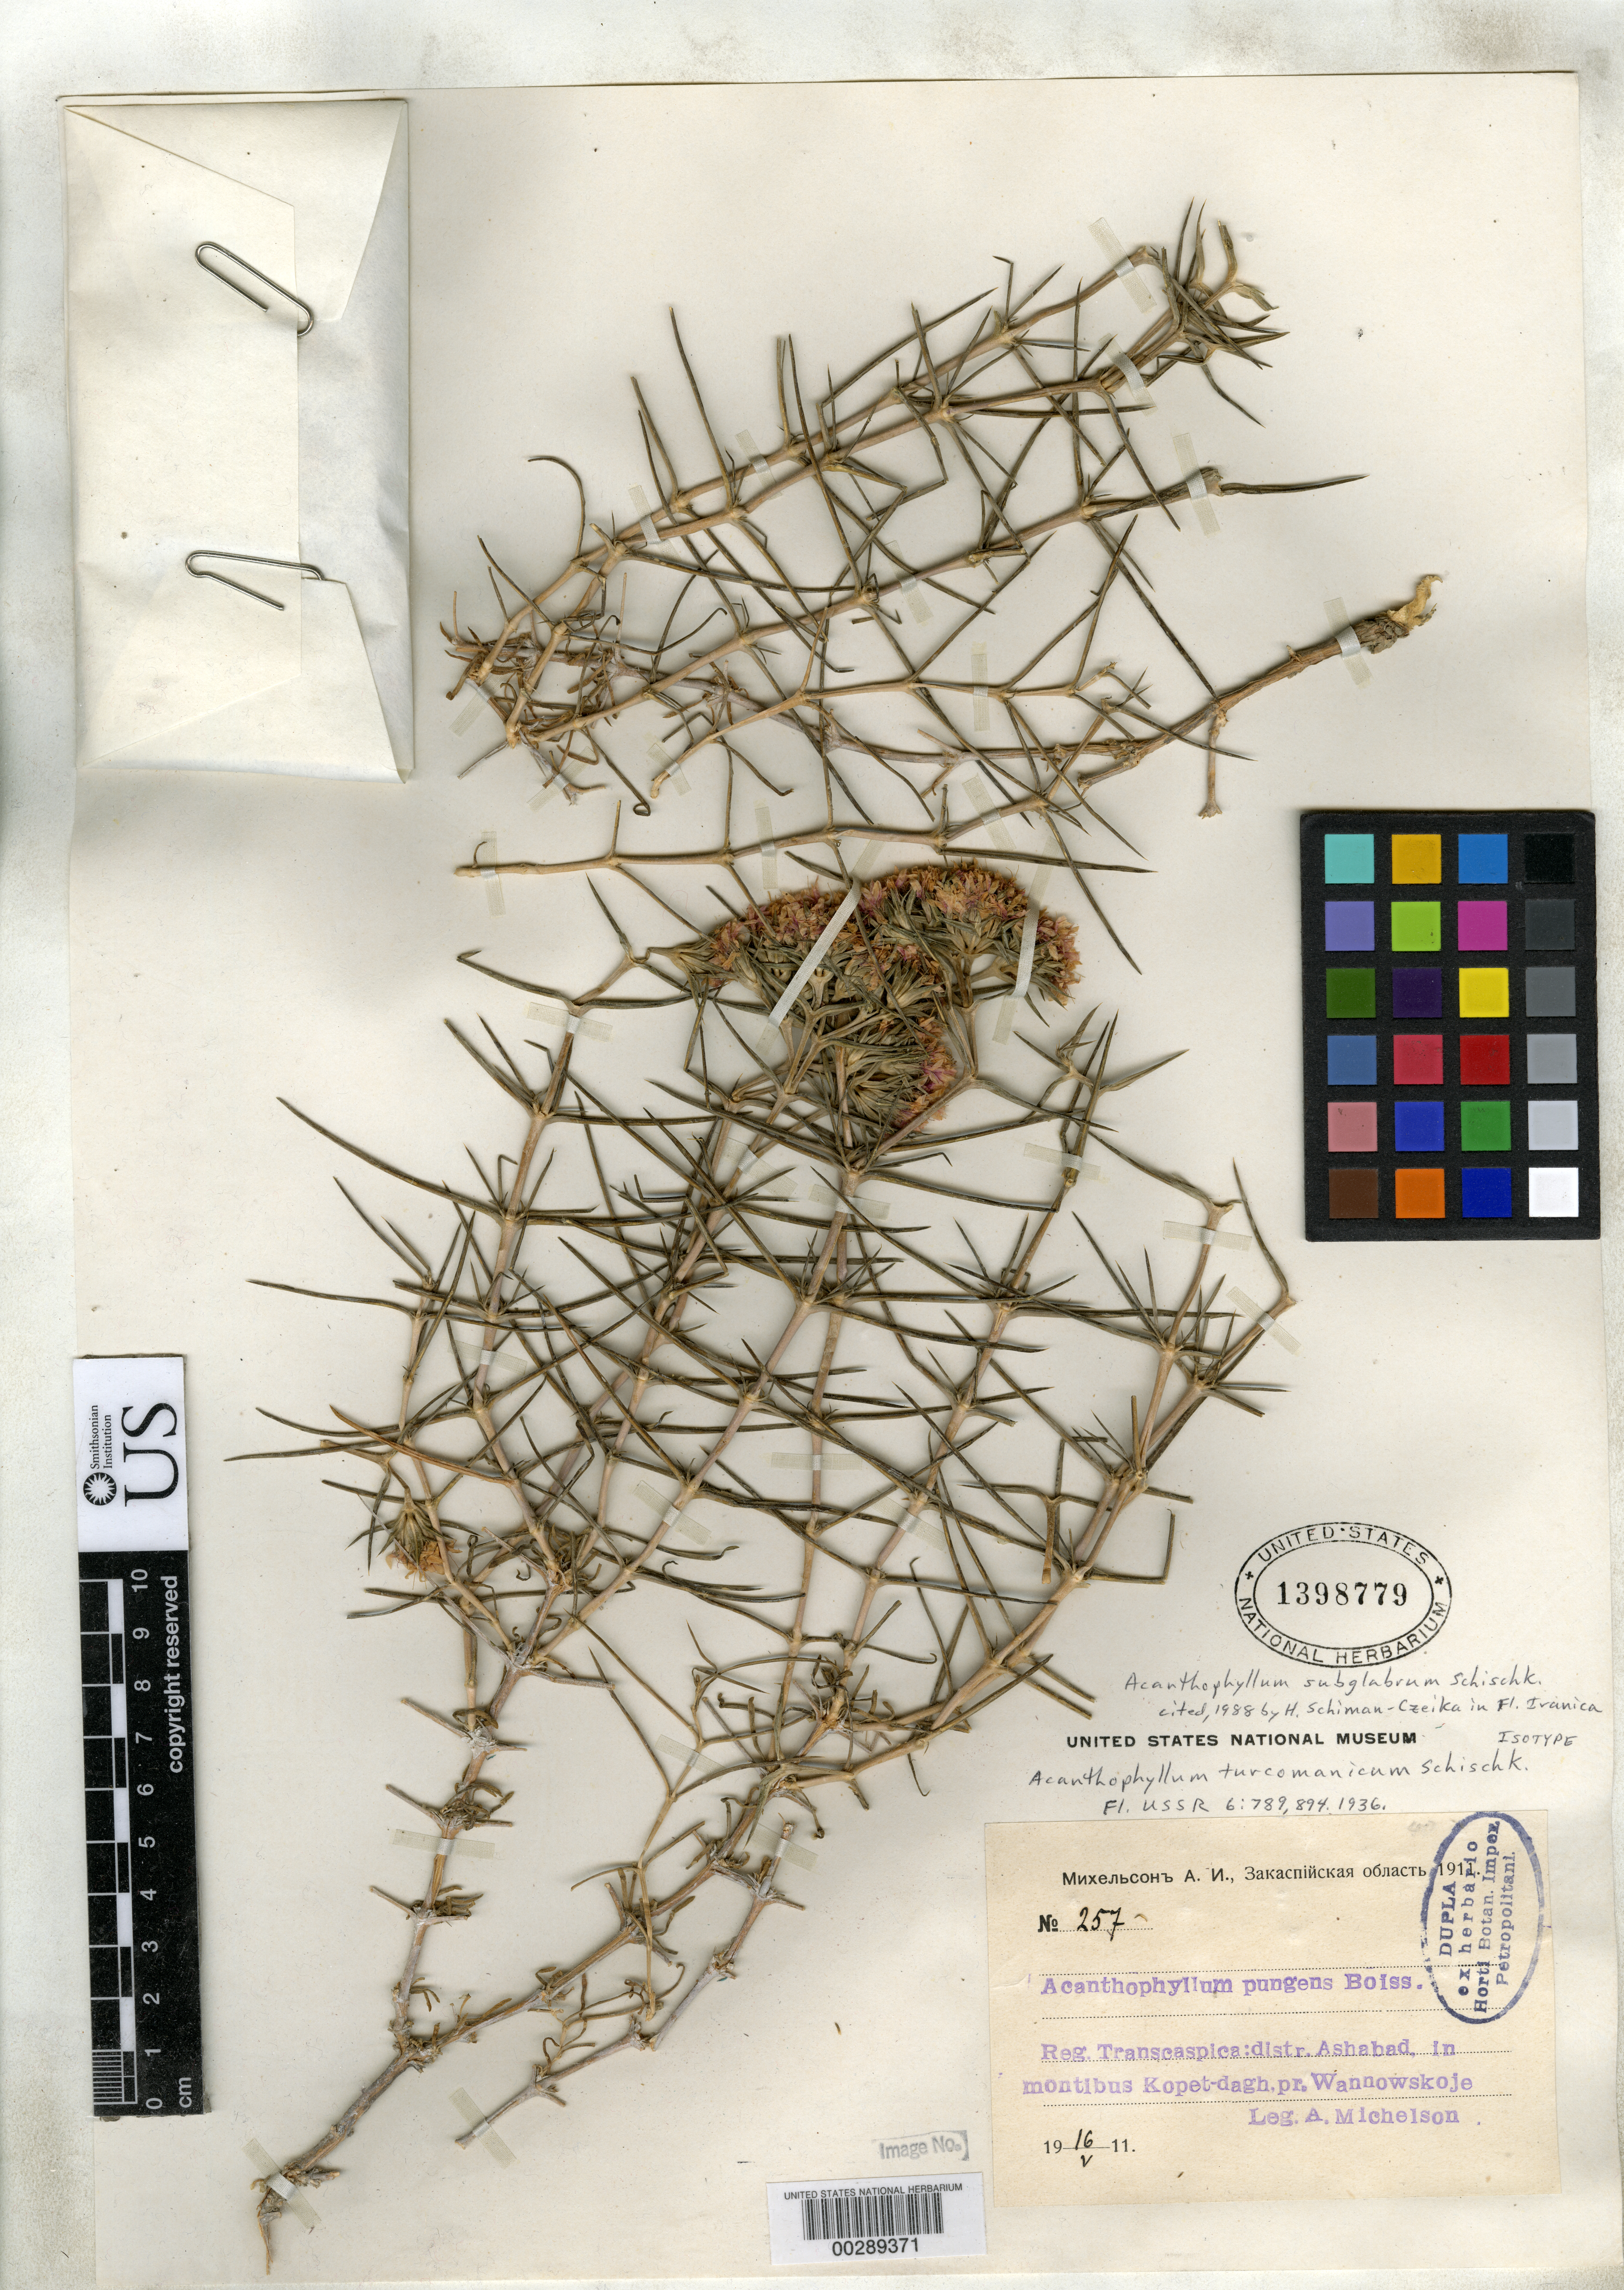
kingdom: Plantae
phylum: Tracheophyta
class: Magnoliopsida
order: Caryophyllales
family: Caryophyllaceae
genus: Acanthophyllum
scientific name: Acanthophyllum turcomanicum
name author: Schischk.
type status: Isotype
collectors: A. Michelson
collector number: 257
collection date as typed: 16 May 1911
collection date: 1911-05-16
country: Turkmenistan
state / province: Ashabad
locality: Transcaspica region, Kopet Dagh Mountains, Pr. Wannowskoje.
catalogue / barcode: US 1398779